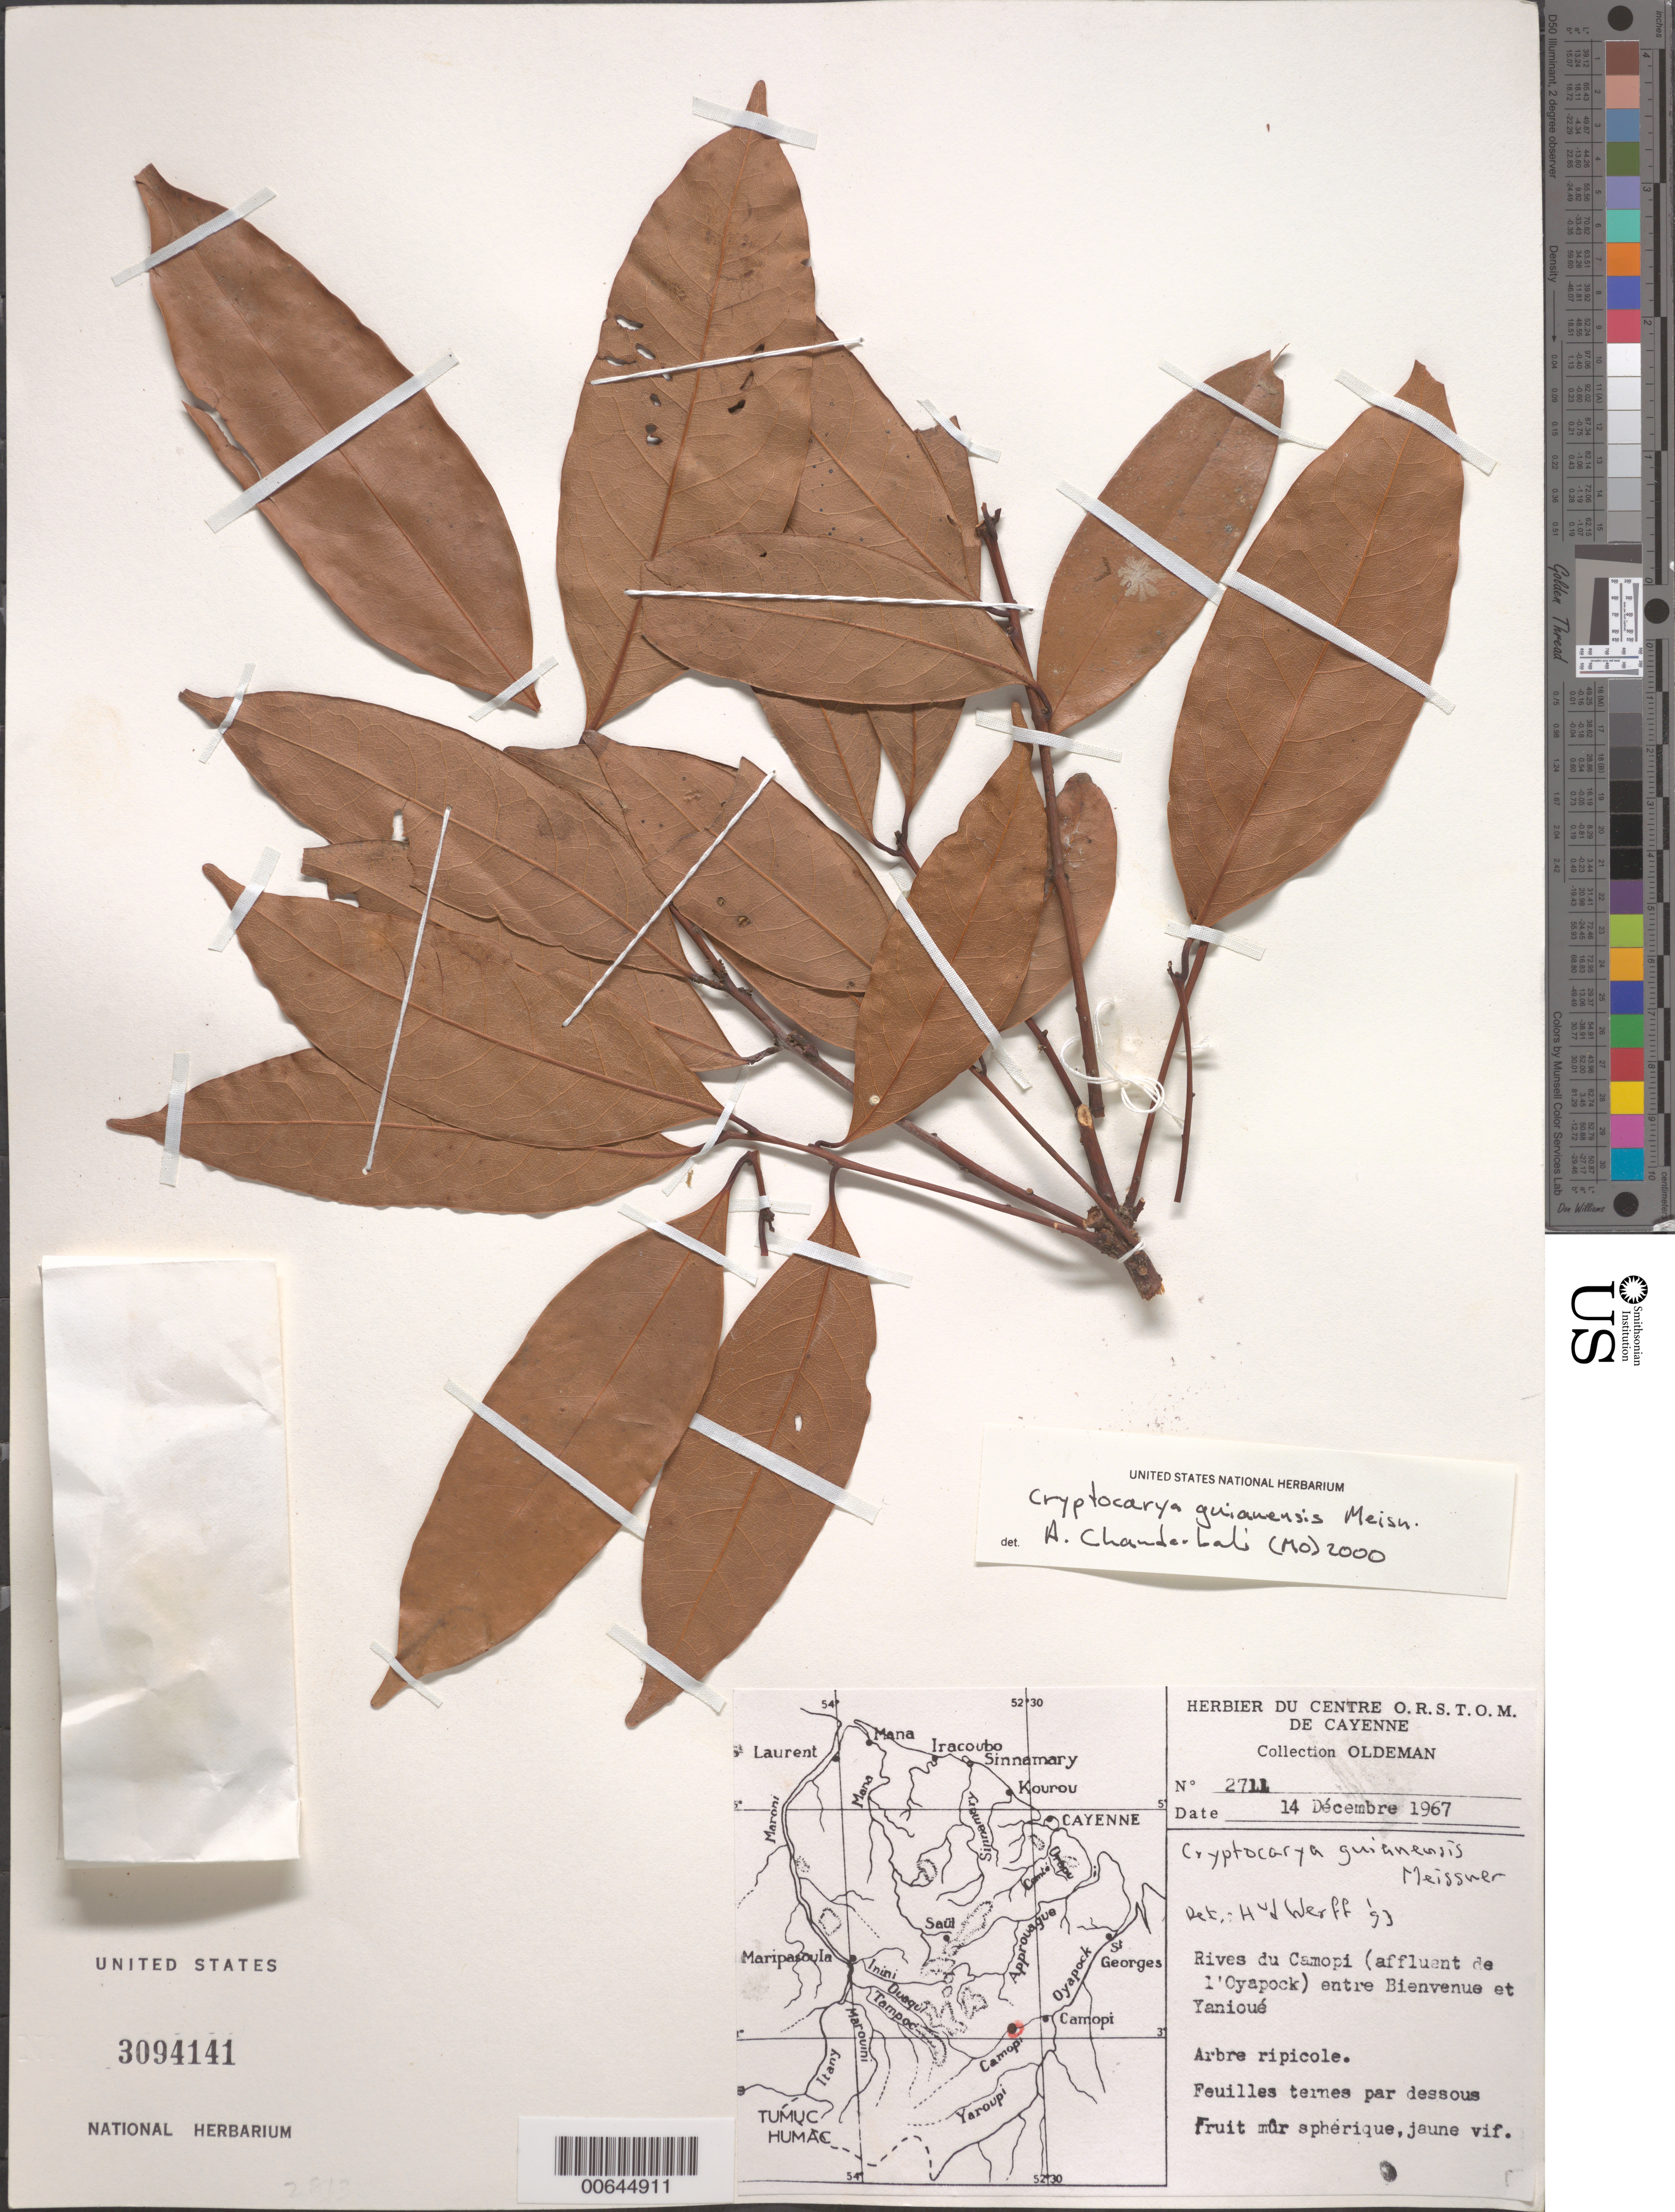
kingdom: Plantae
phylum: Tracheophyta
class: Magnoliopsida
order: Laurales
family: Lauraceae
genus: Cryptocarya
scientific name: Cryptocarya guianensis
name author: Meisn.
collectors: -- Oldeman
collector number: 2711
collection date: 1967-12-14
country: French Guiana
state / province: Cayenne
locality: Rives du Camopi (affluent de l'Oyapock) entre Bienvenue et Yanioué.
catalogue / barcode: US 3094141